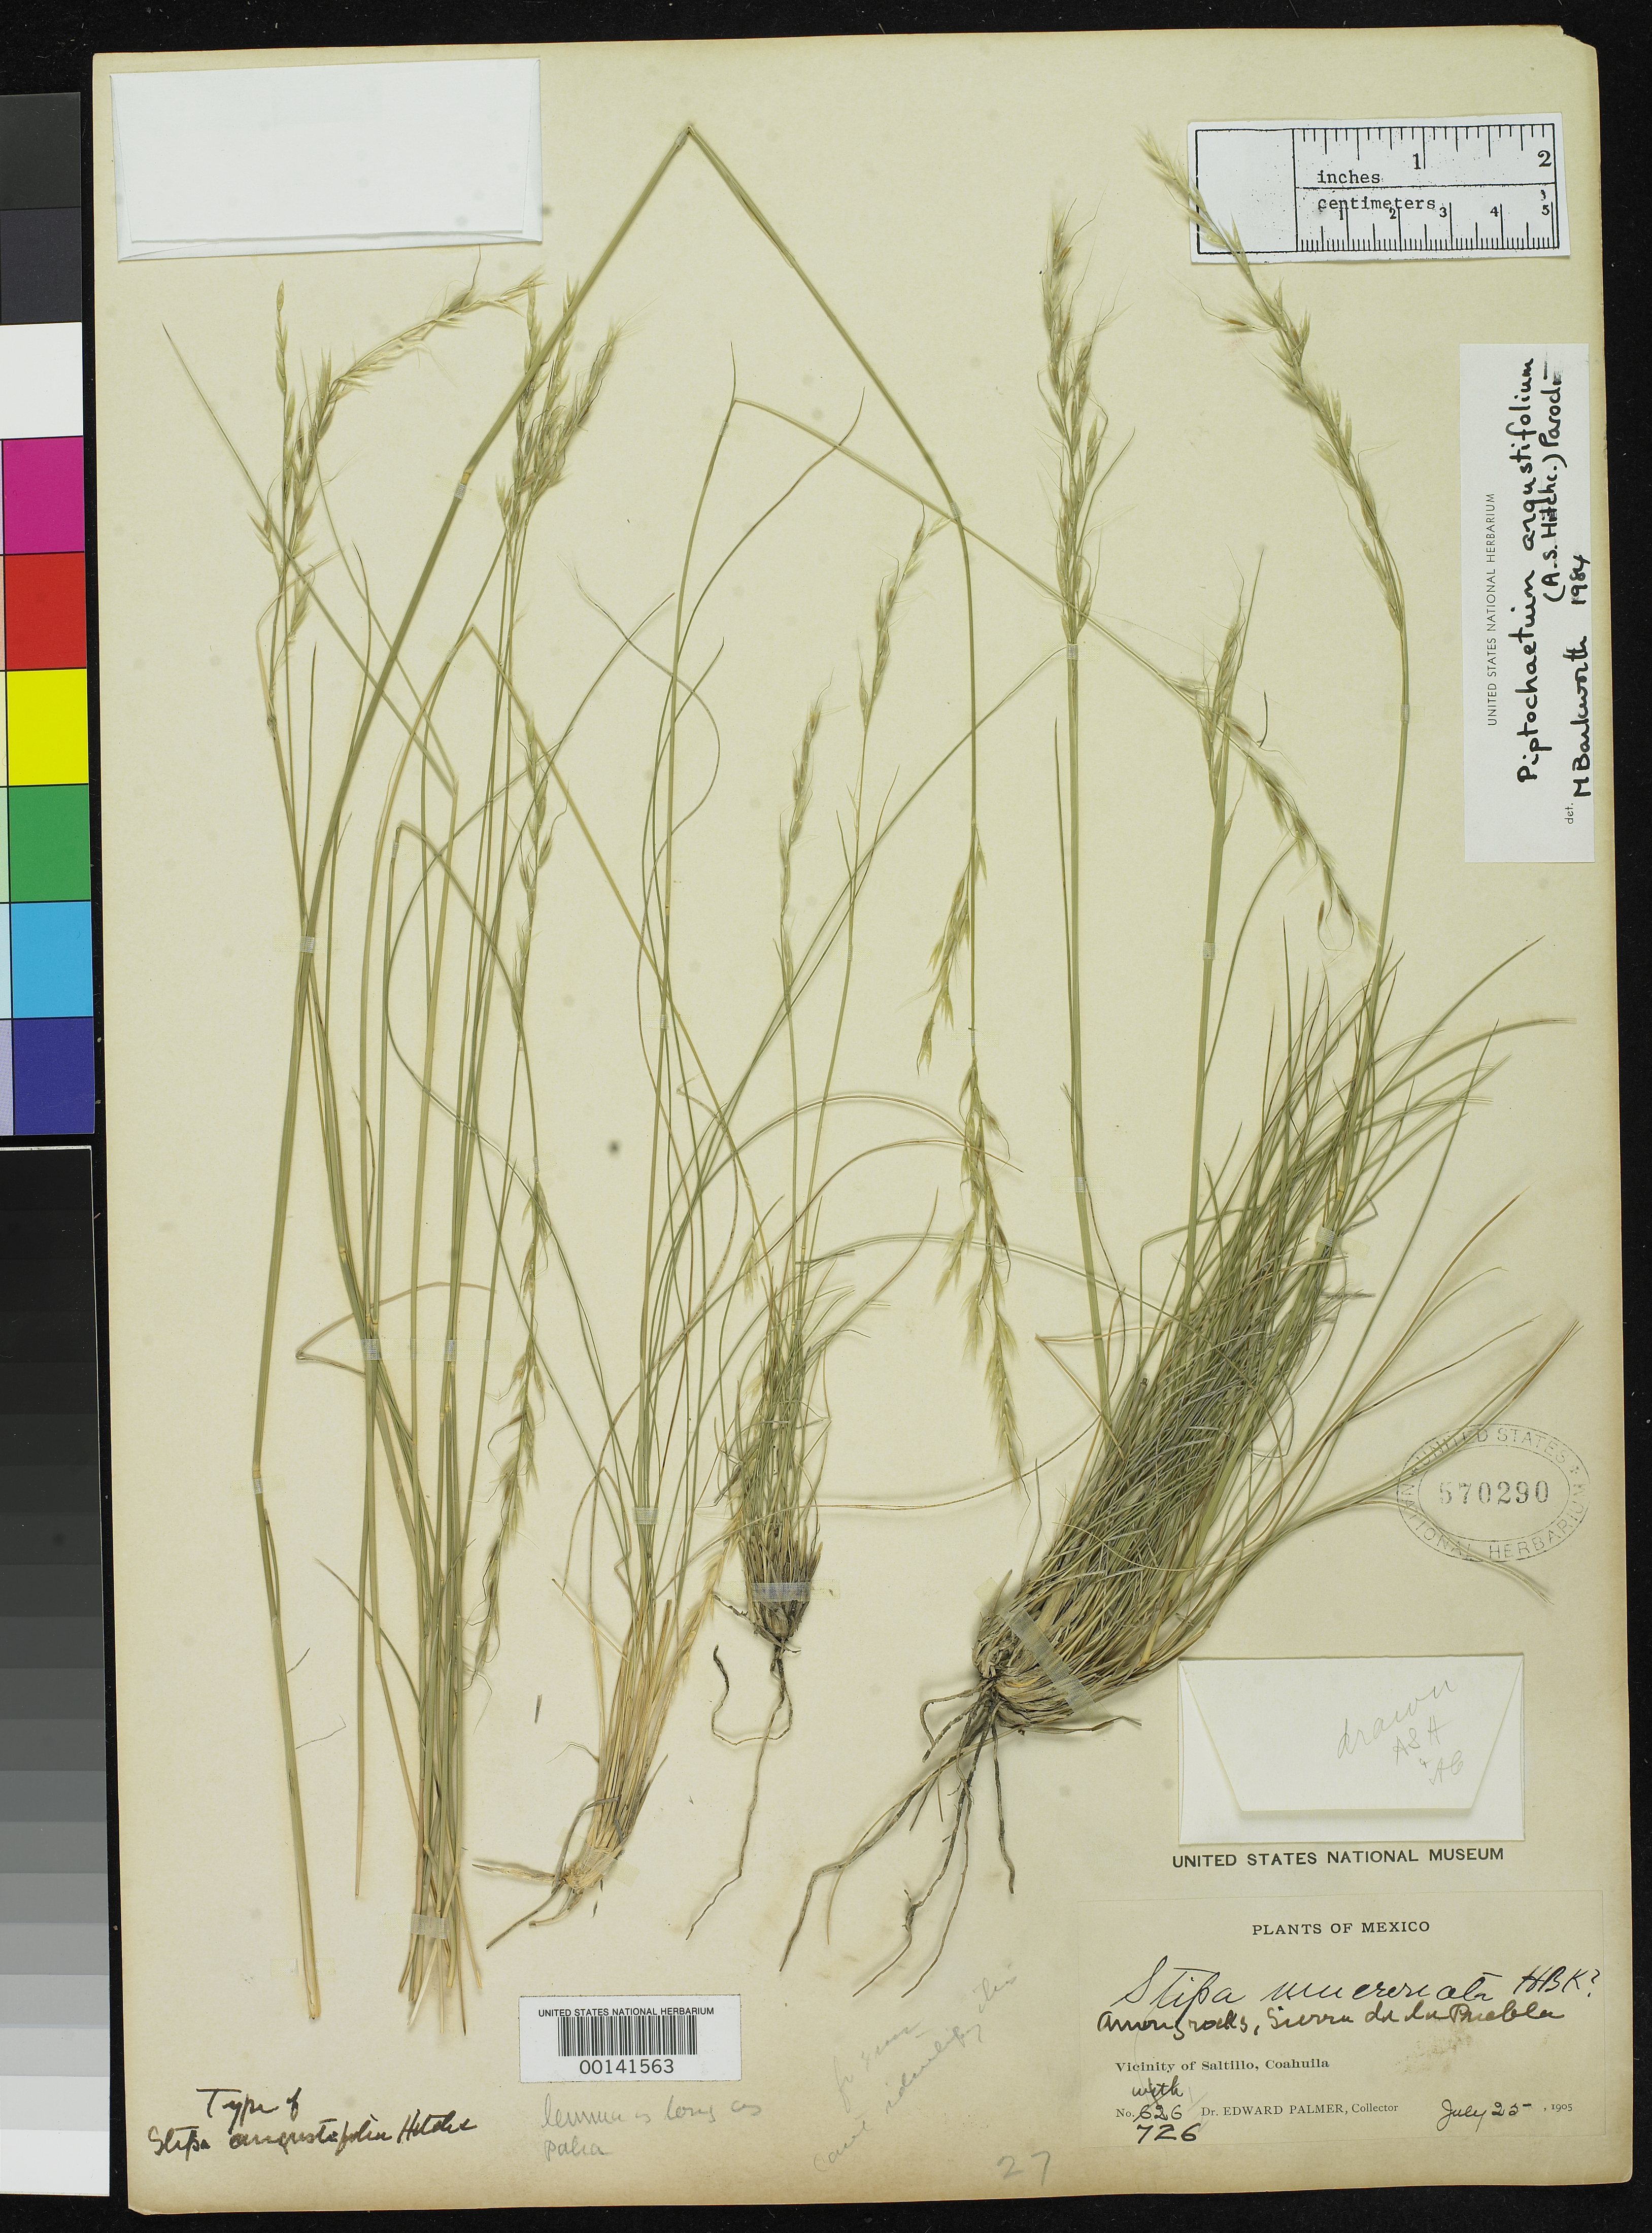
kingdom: Plantae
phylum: Tracheophyta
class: Liliopsida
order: Poales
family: Poaceae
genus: Stipa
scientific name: Stipa angustifolia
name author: Hitchc.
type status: Holotype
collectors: E. Palmer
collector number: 726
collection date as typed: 25 Jul 1905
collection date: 1905-07-25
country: Mexico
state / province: Coahuila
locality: Near Saltillo, Sierra de La Puebla.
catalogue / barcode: US 570290